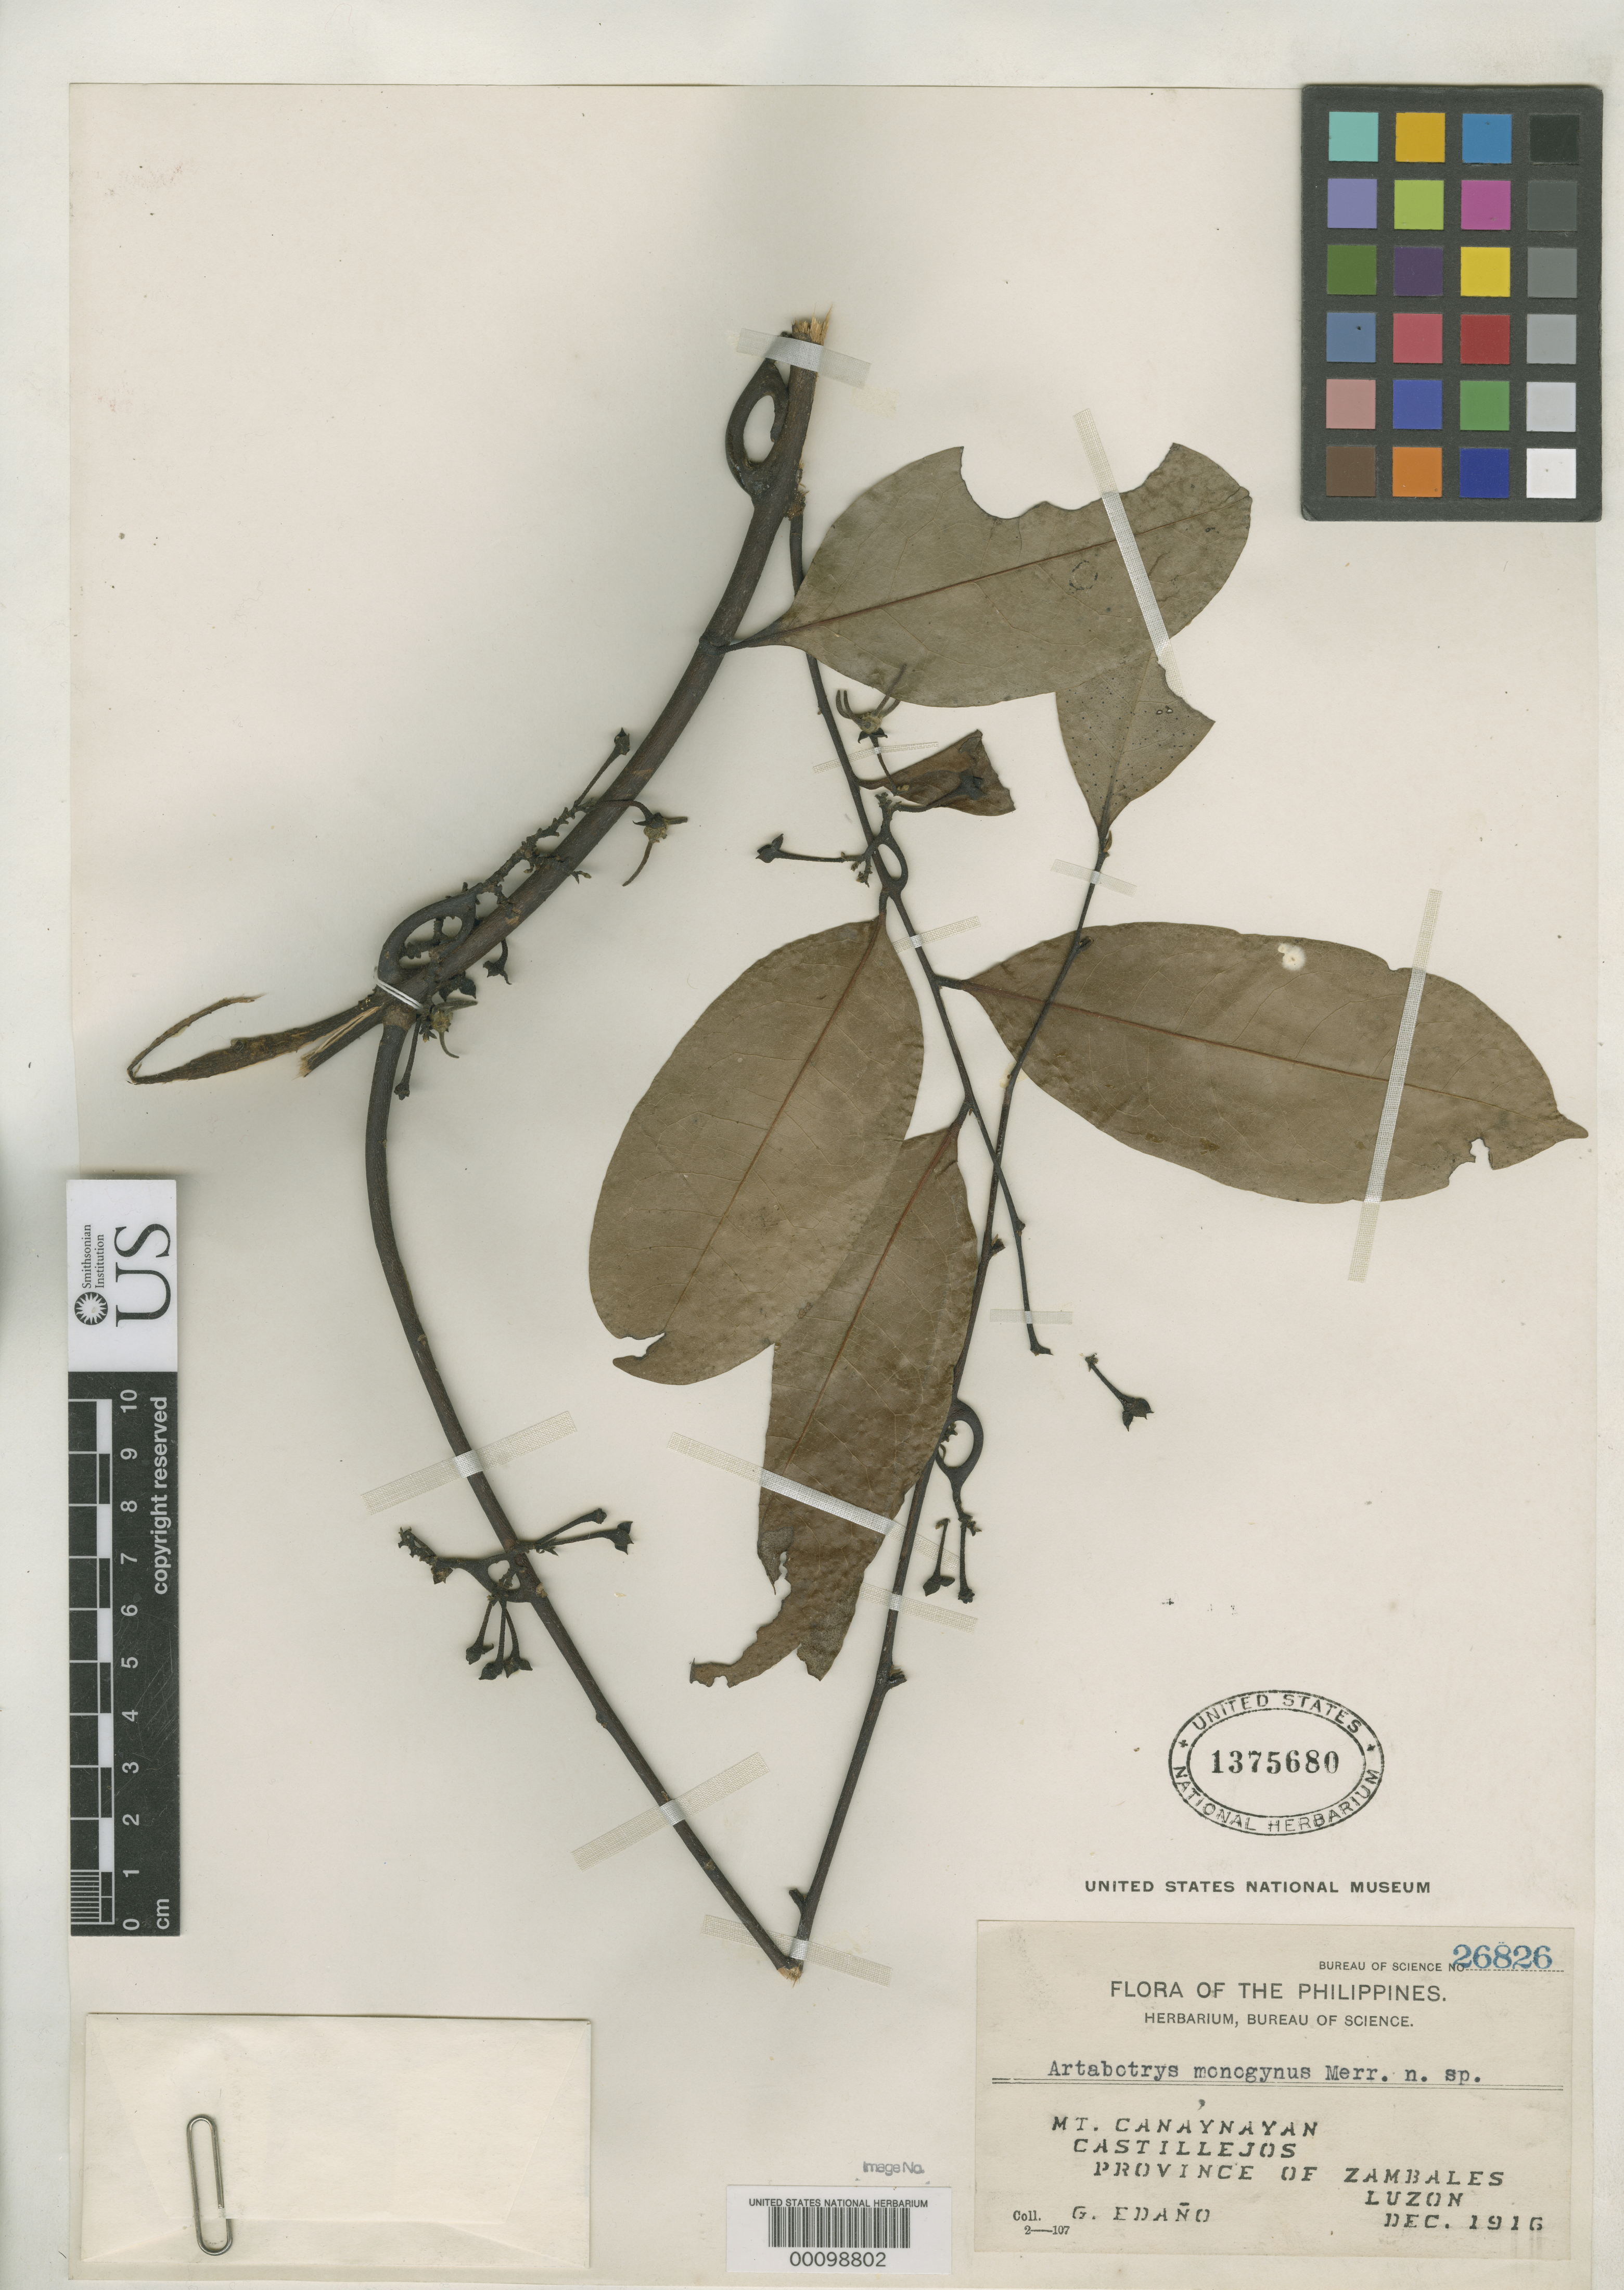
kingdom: Plantae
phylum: Tracheophyta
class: Magnoliopsida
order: Magnoliales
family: Annonaceae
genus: Artabotrys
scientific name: Artabotrys monogynus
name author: Merr.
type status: Isolectotype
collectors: G. Edaño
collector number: Bur. Sci. 26826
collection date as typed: Dec 1916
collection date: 1916-12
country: Philippines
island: Luzon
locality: Mt. Canaynayan, Castillejos, Province of Zambales, Luzon.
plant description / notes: Currently accepted name as cited by I.M. Turner, 2009.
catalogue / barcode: US 1375680